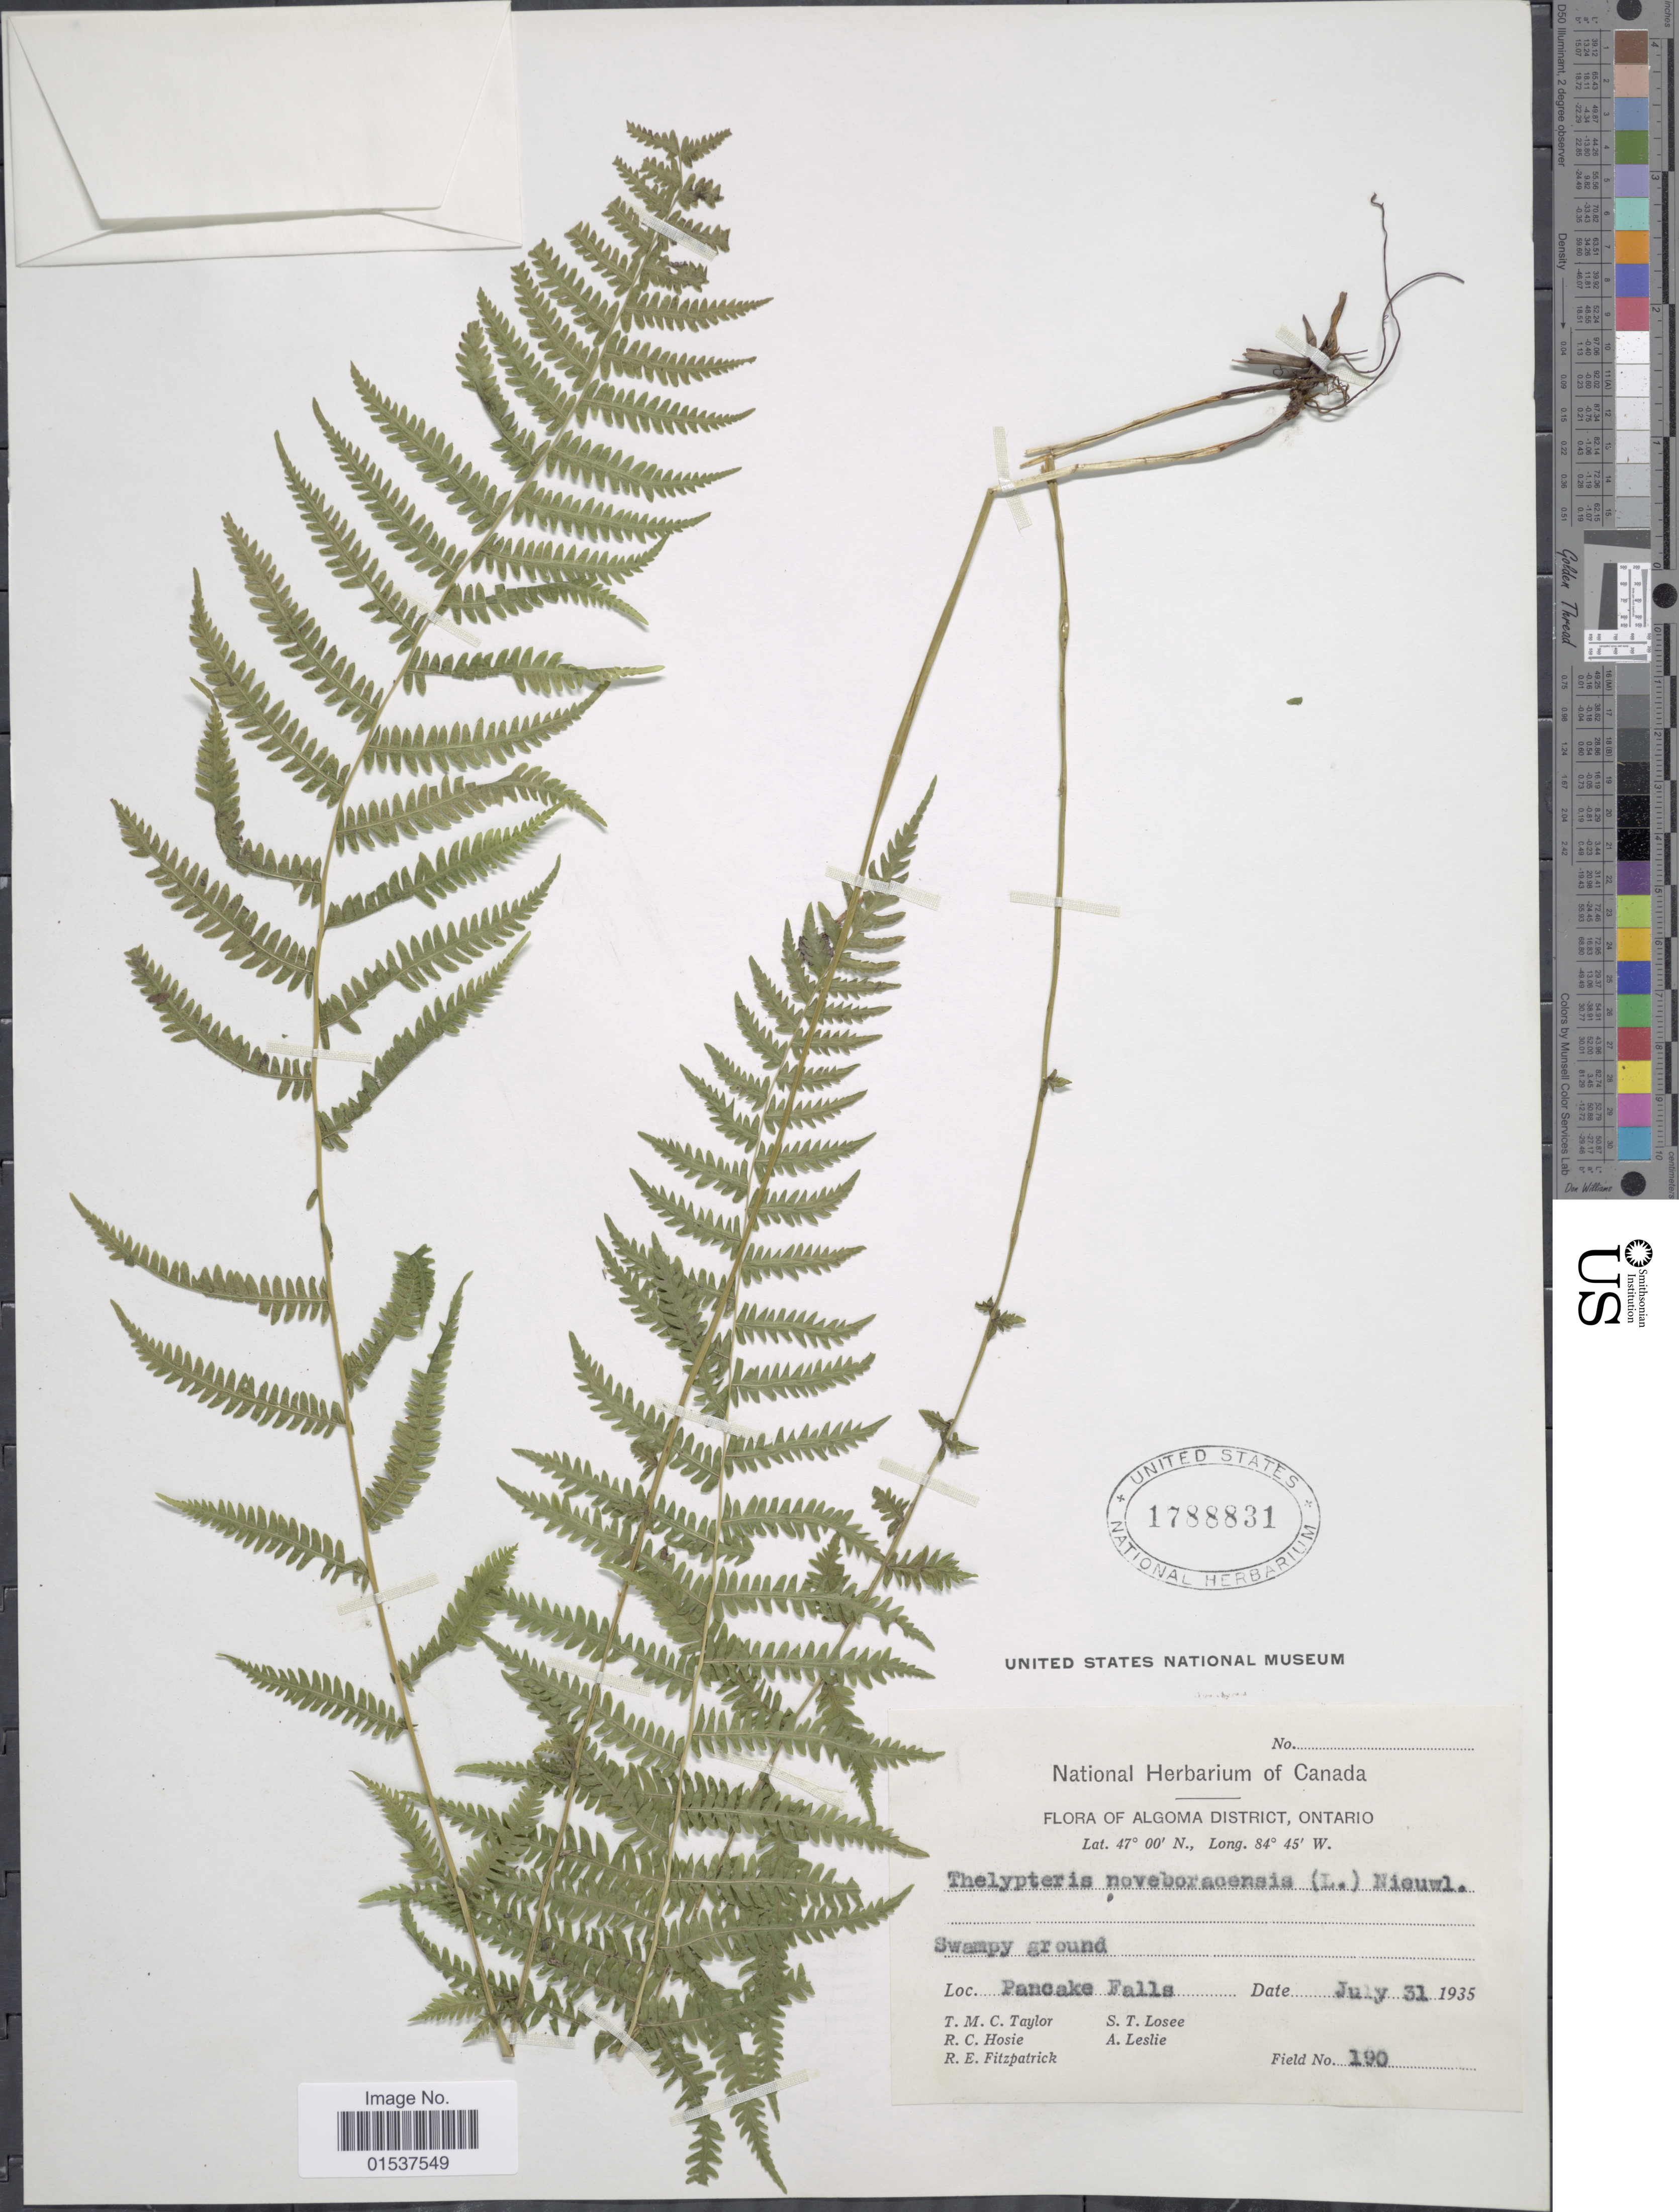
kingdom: Plantae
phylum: Tracheophyta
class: Polypodiopsida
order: Polypodiales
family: Thelypteridaceae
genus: Parathelypteris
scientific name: Parathelypteris noveboracensis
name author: (L.) Ching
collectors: T. M. C. Taylor, R. Hosie, R. Fitzpatrick, S. Losee & A. Leslie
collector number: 190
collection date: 1935-07-31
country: Canada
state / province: Ontario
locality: Algoma District, Ontario. Pancake Falls.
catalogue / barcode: US 1788831